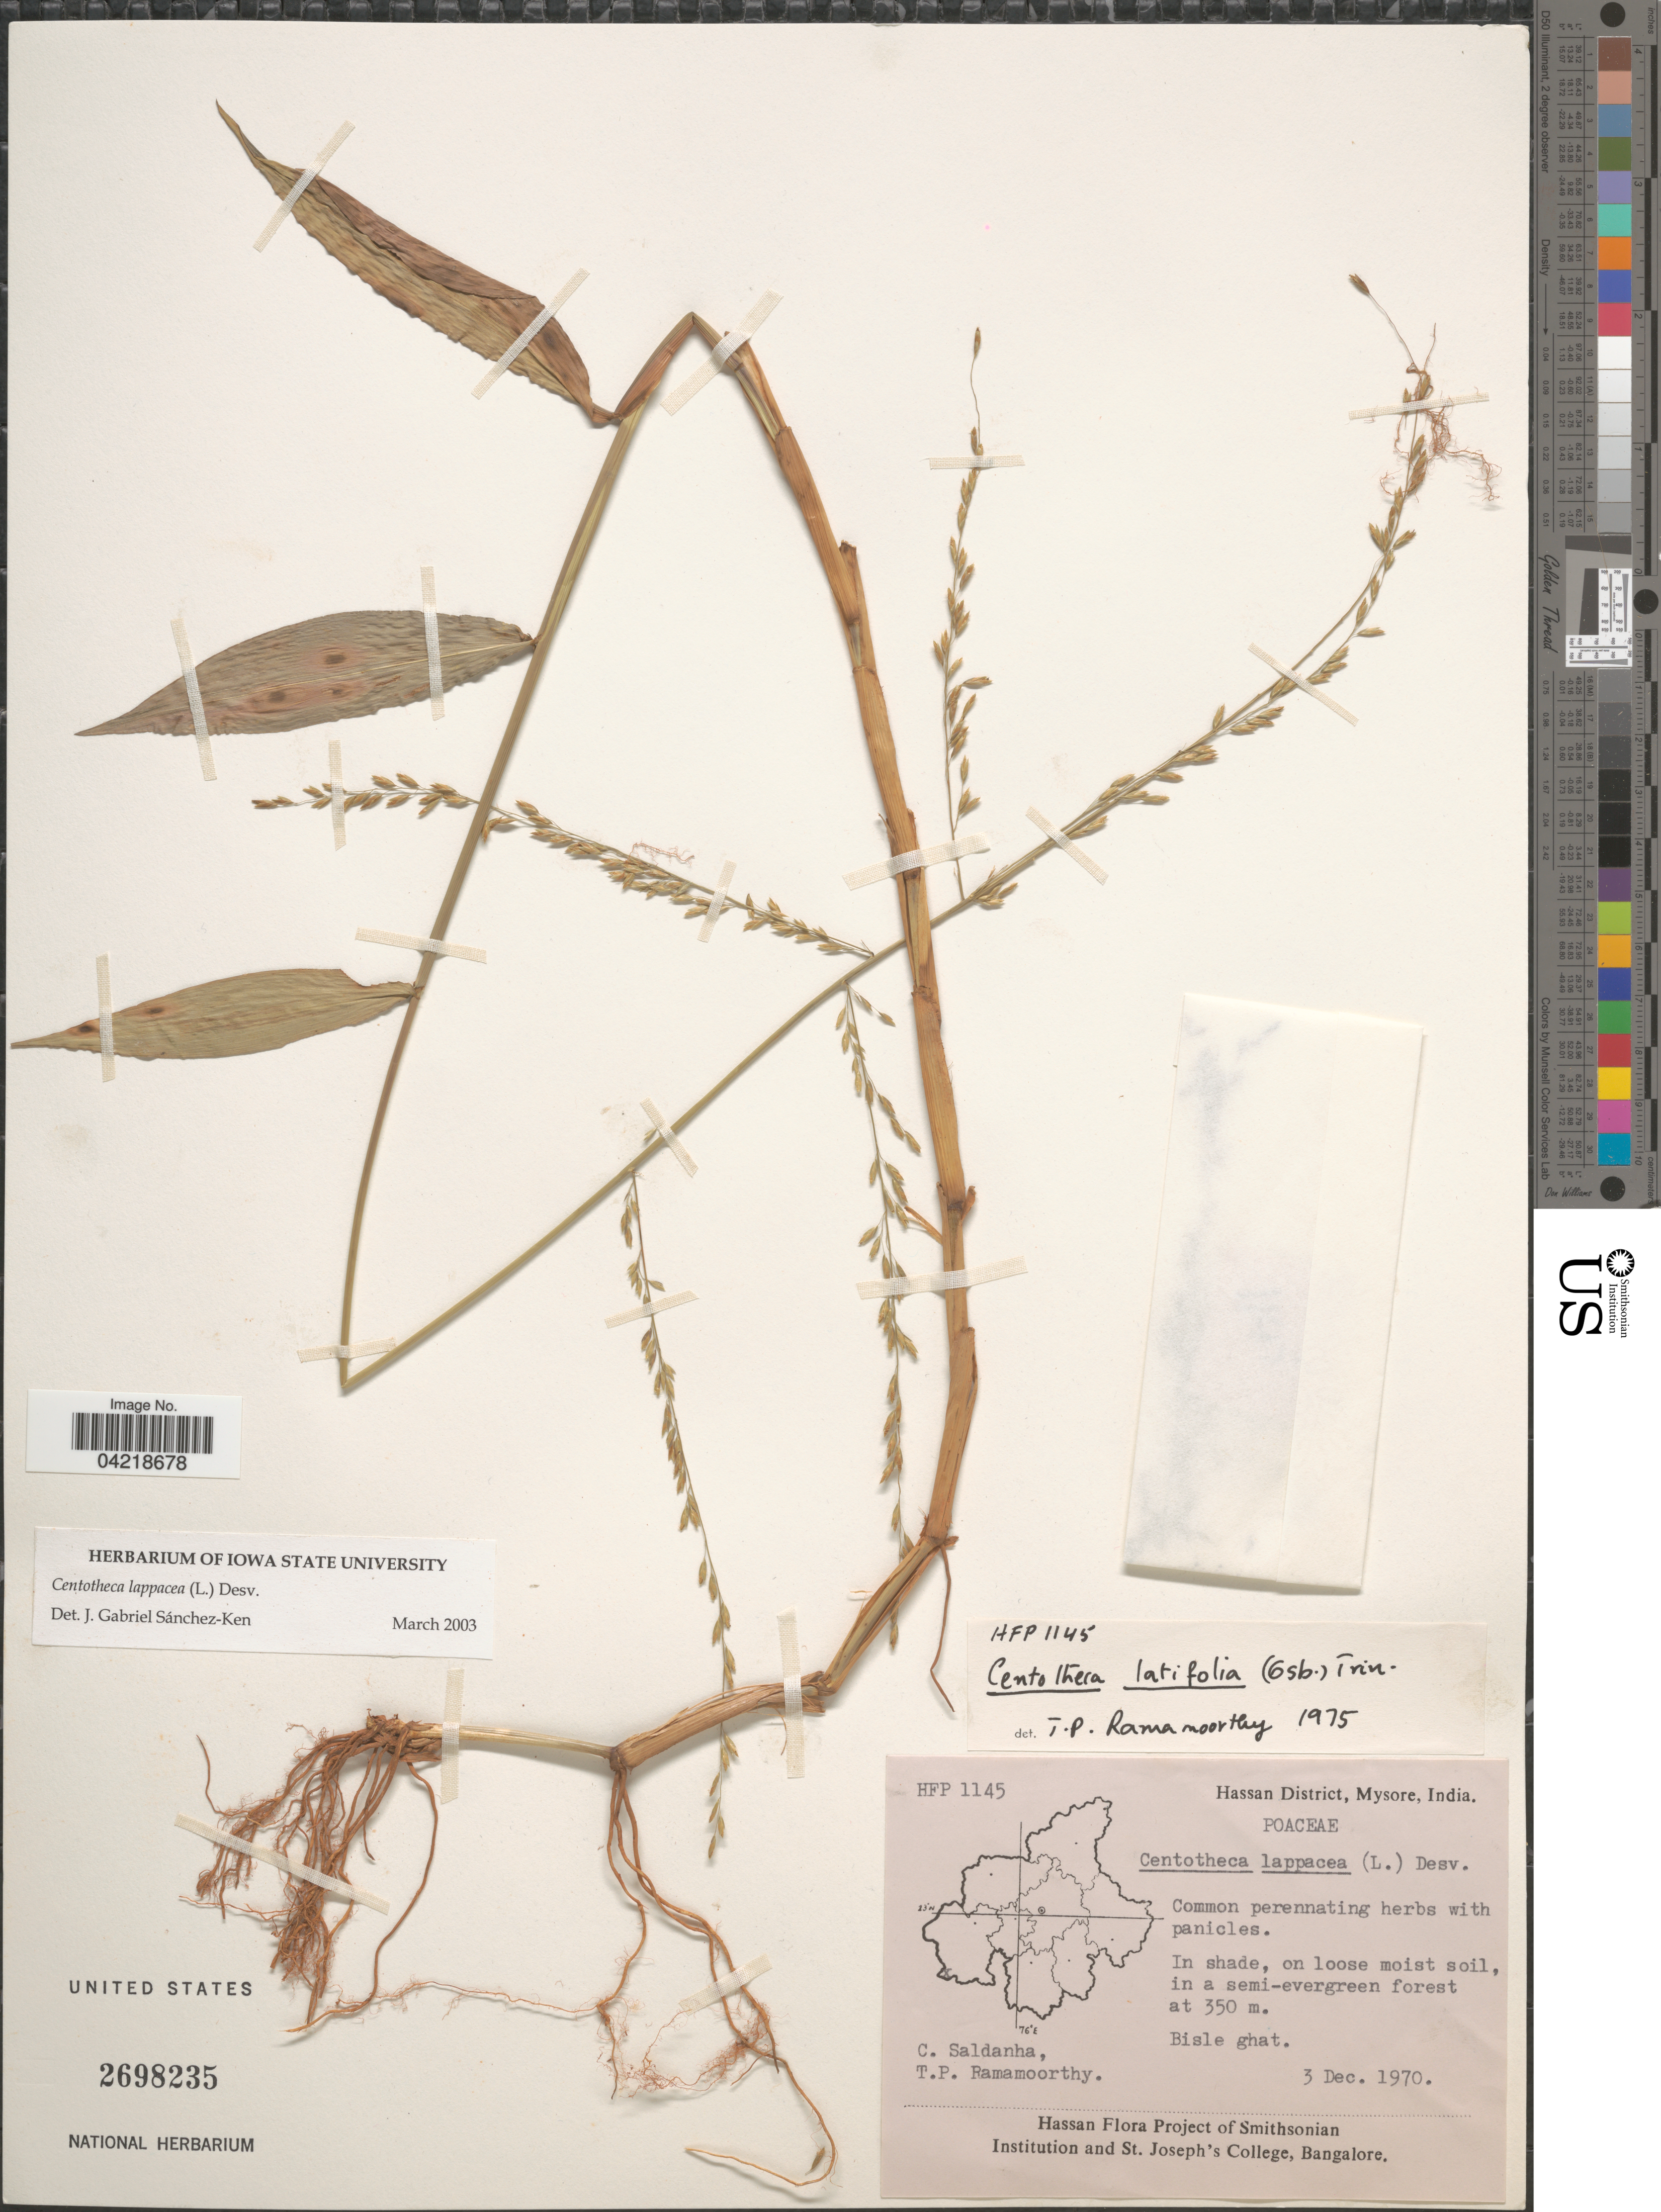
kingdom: Plantae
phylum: Tracheophyta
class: Liliopsida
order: Poales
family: Poaceae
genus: Centotheca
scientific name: Centotheca lappacea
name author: (L.) Desv.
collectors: C. Saldanha & T. P. Ramamoorthy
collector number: HFP1145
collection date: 1970-12-03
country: India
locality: Hassan District, Mysore. Bisle ghat.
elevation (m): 350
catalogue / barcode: US 2698235